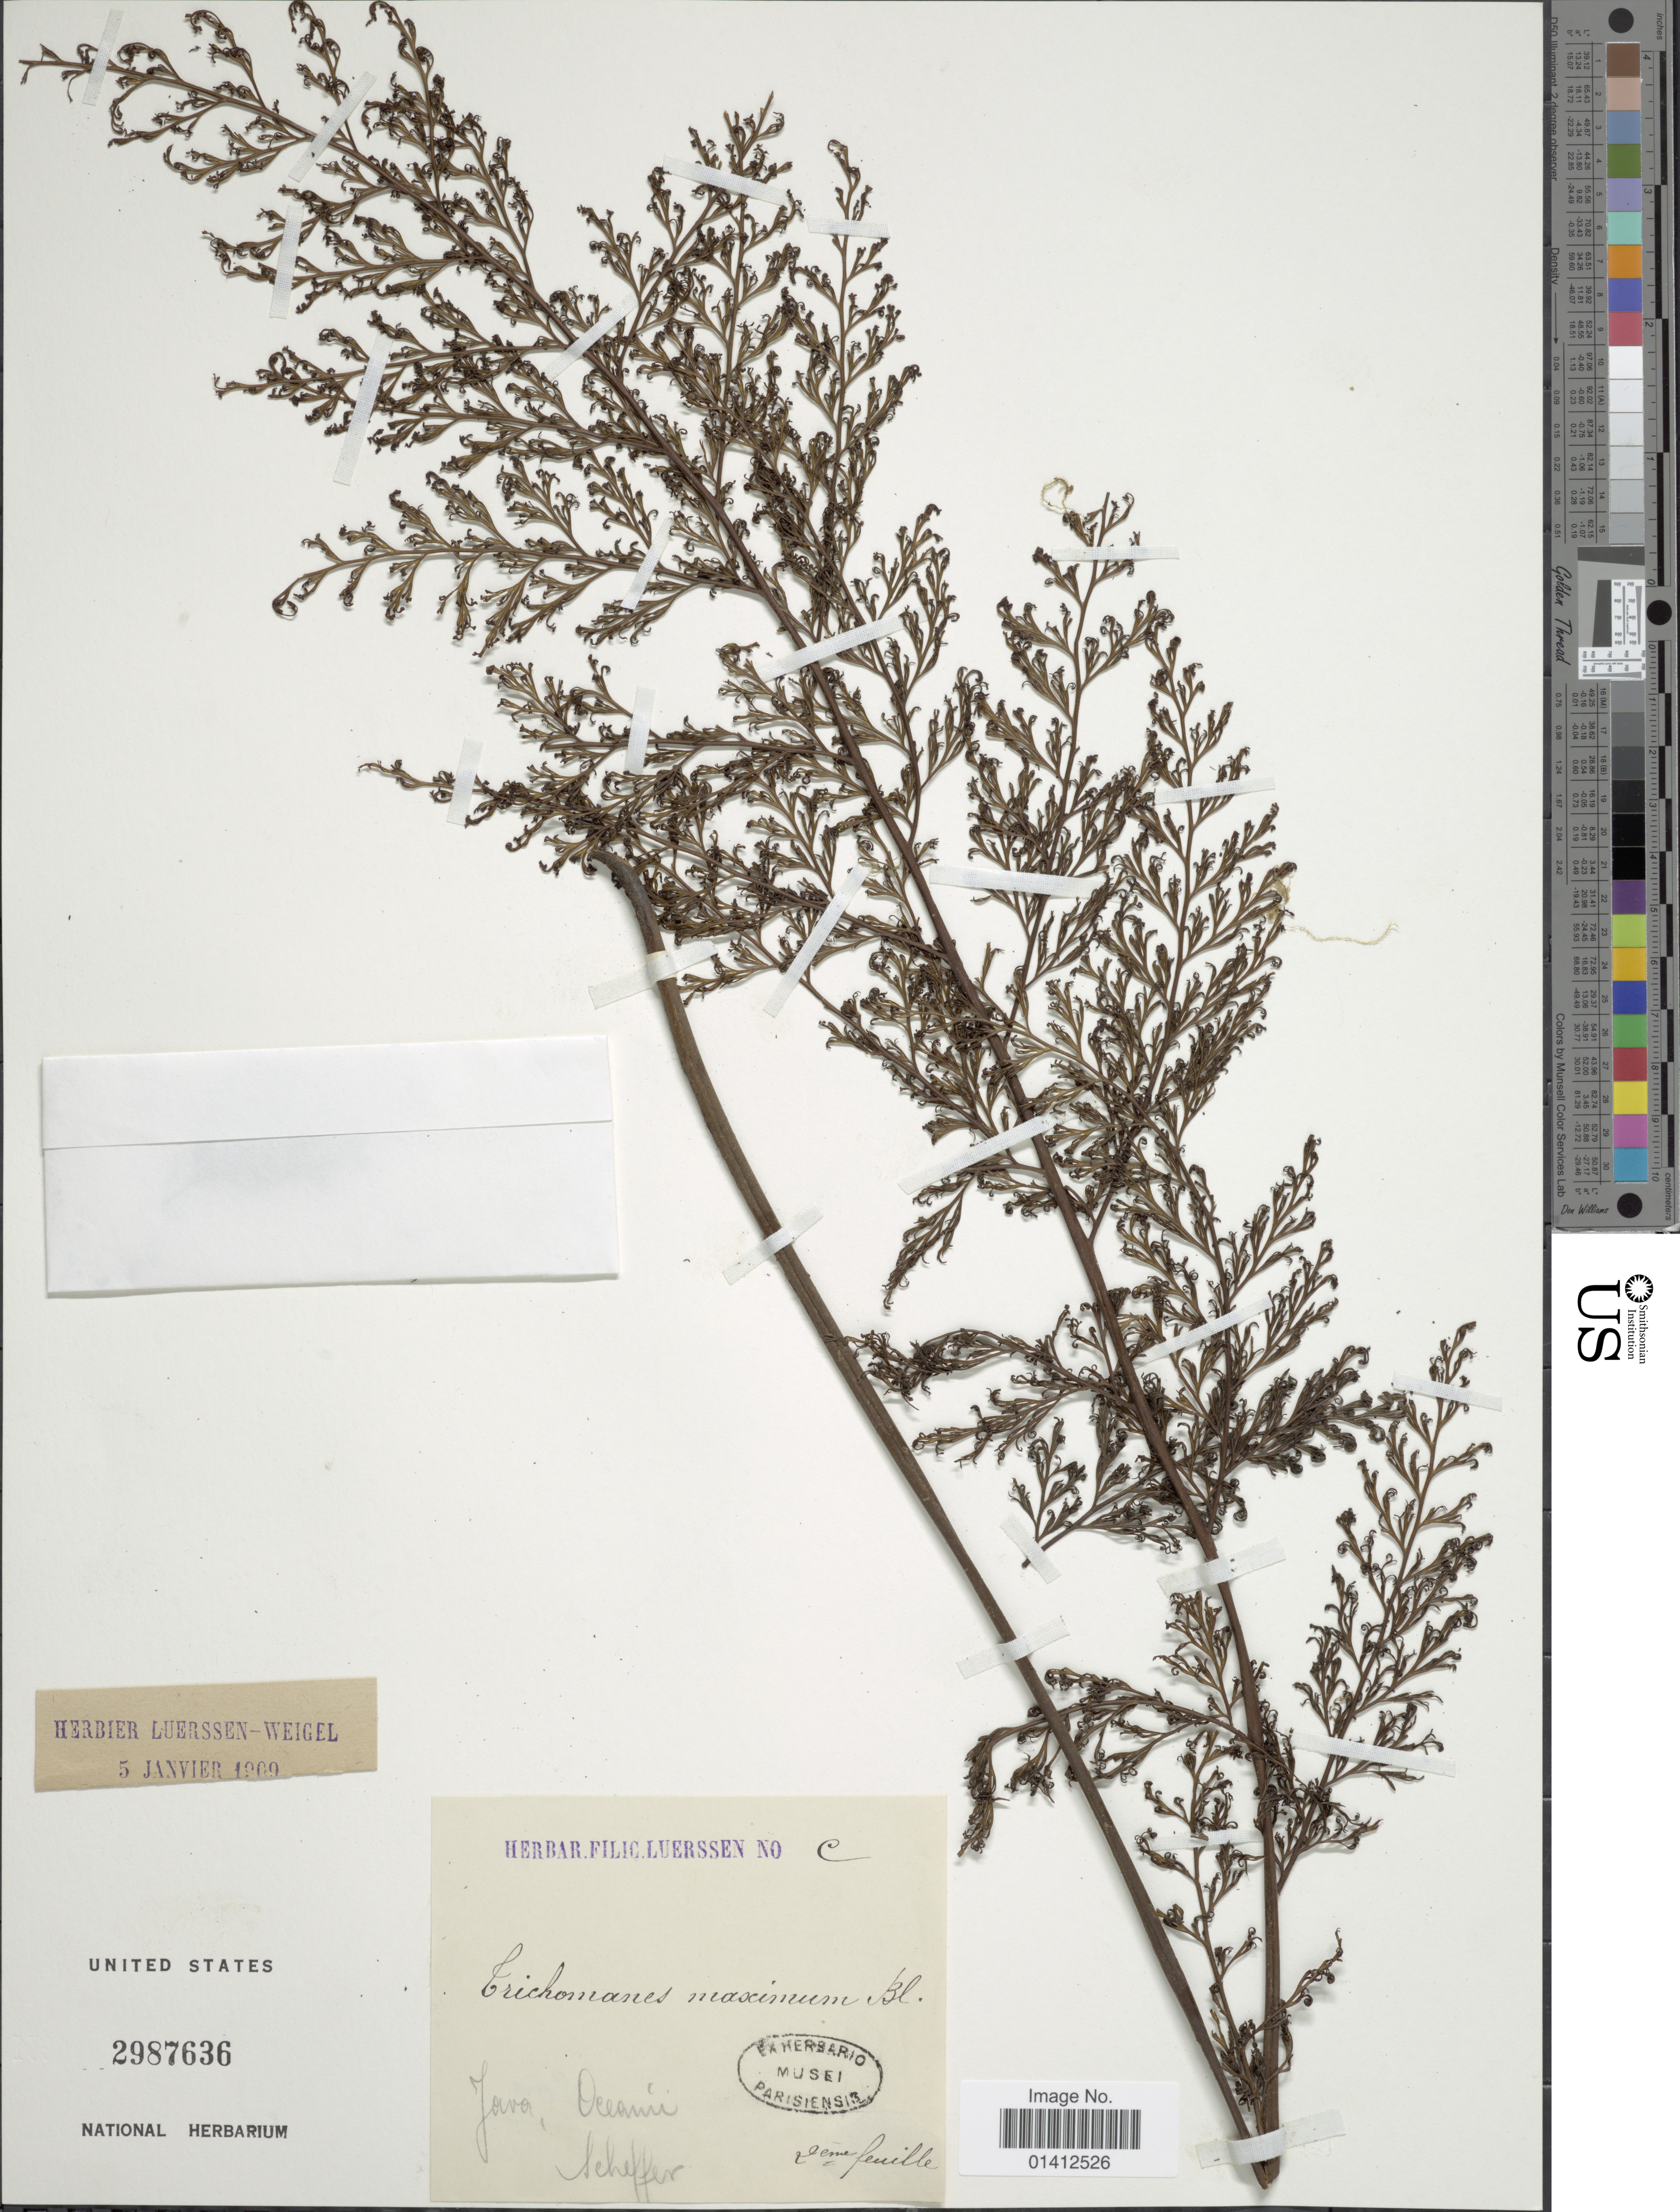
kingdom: Plantae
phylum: Tracheophyta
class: Polypodiopsida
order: Hymenophyllales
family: Hymenophyllaceae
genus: Vandenboschia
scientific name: Vandenboschia maxima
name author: (Blume) Copel.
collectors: Scheffer, --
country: Indonesia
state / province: Java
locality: Oceani [interpreted]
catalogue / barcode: US 2987636